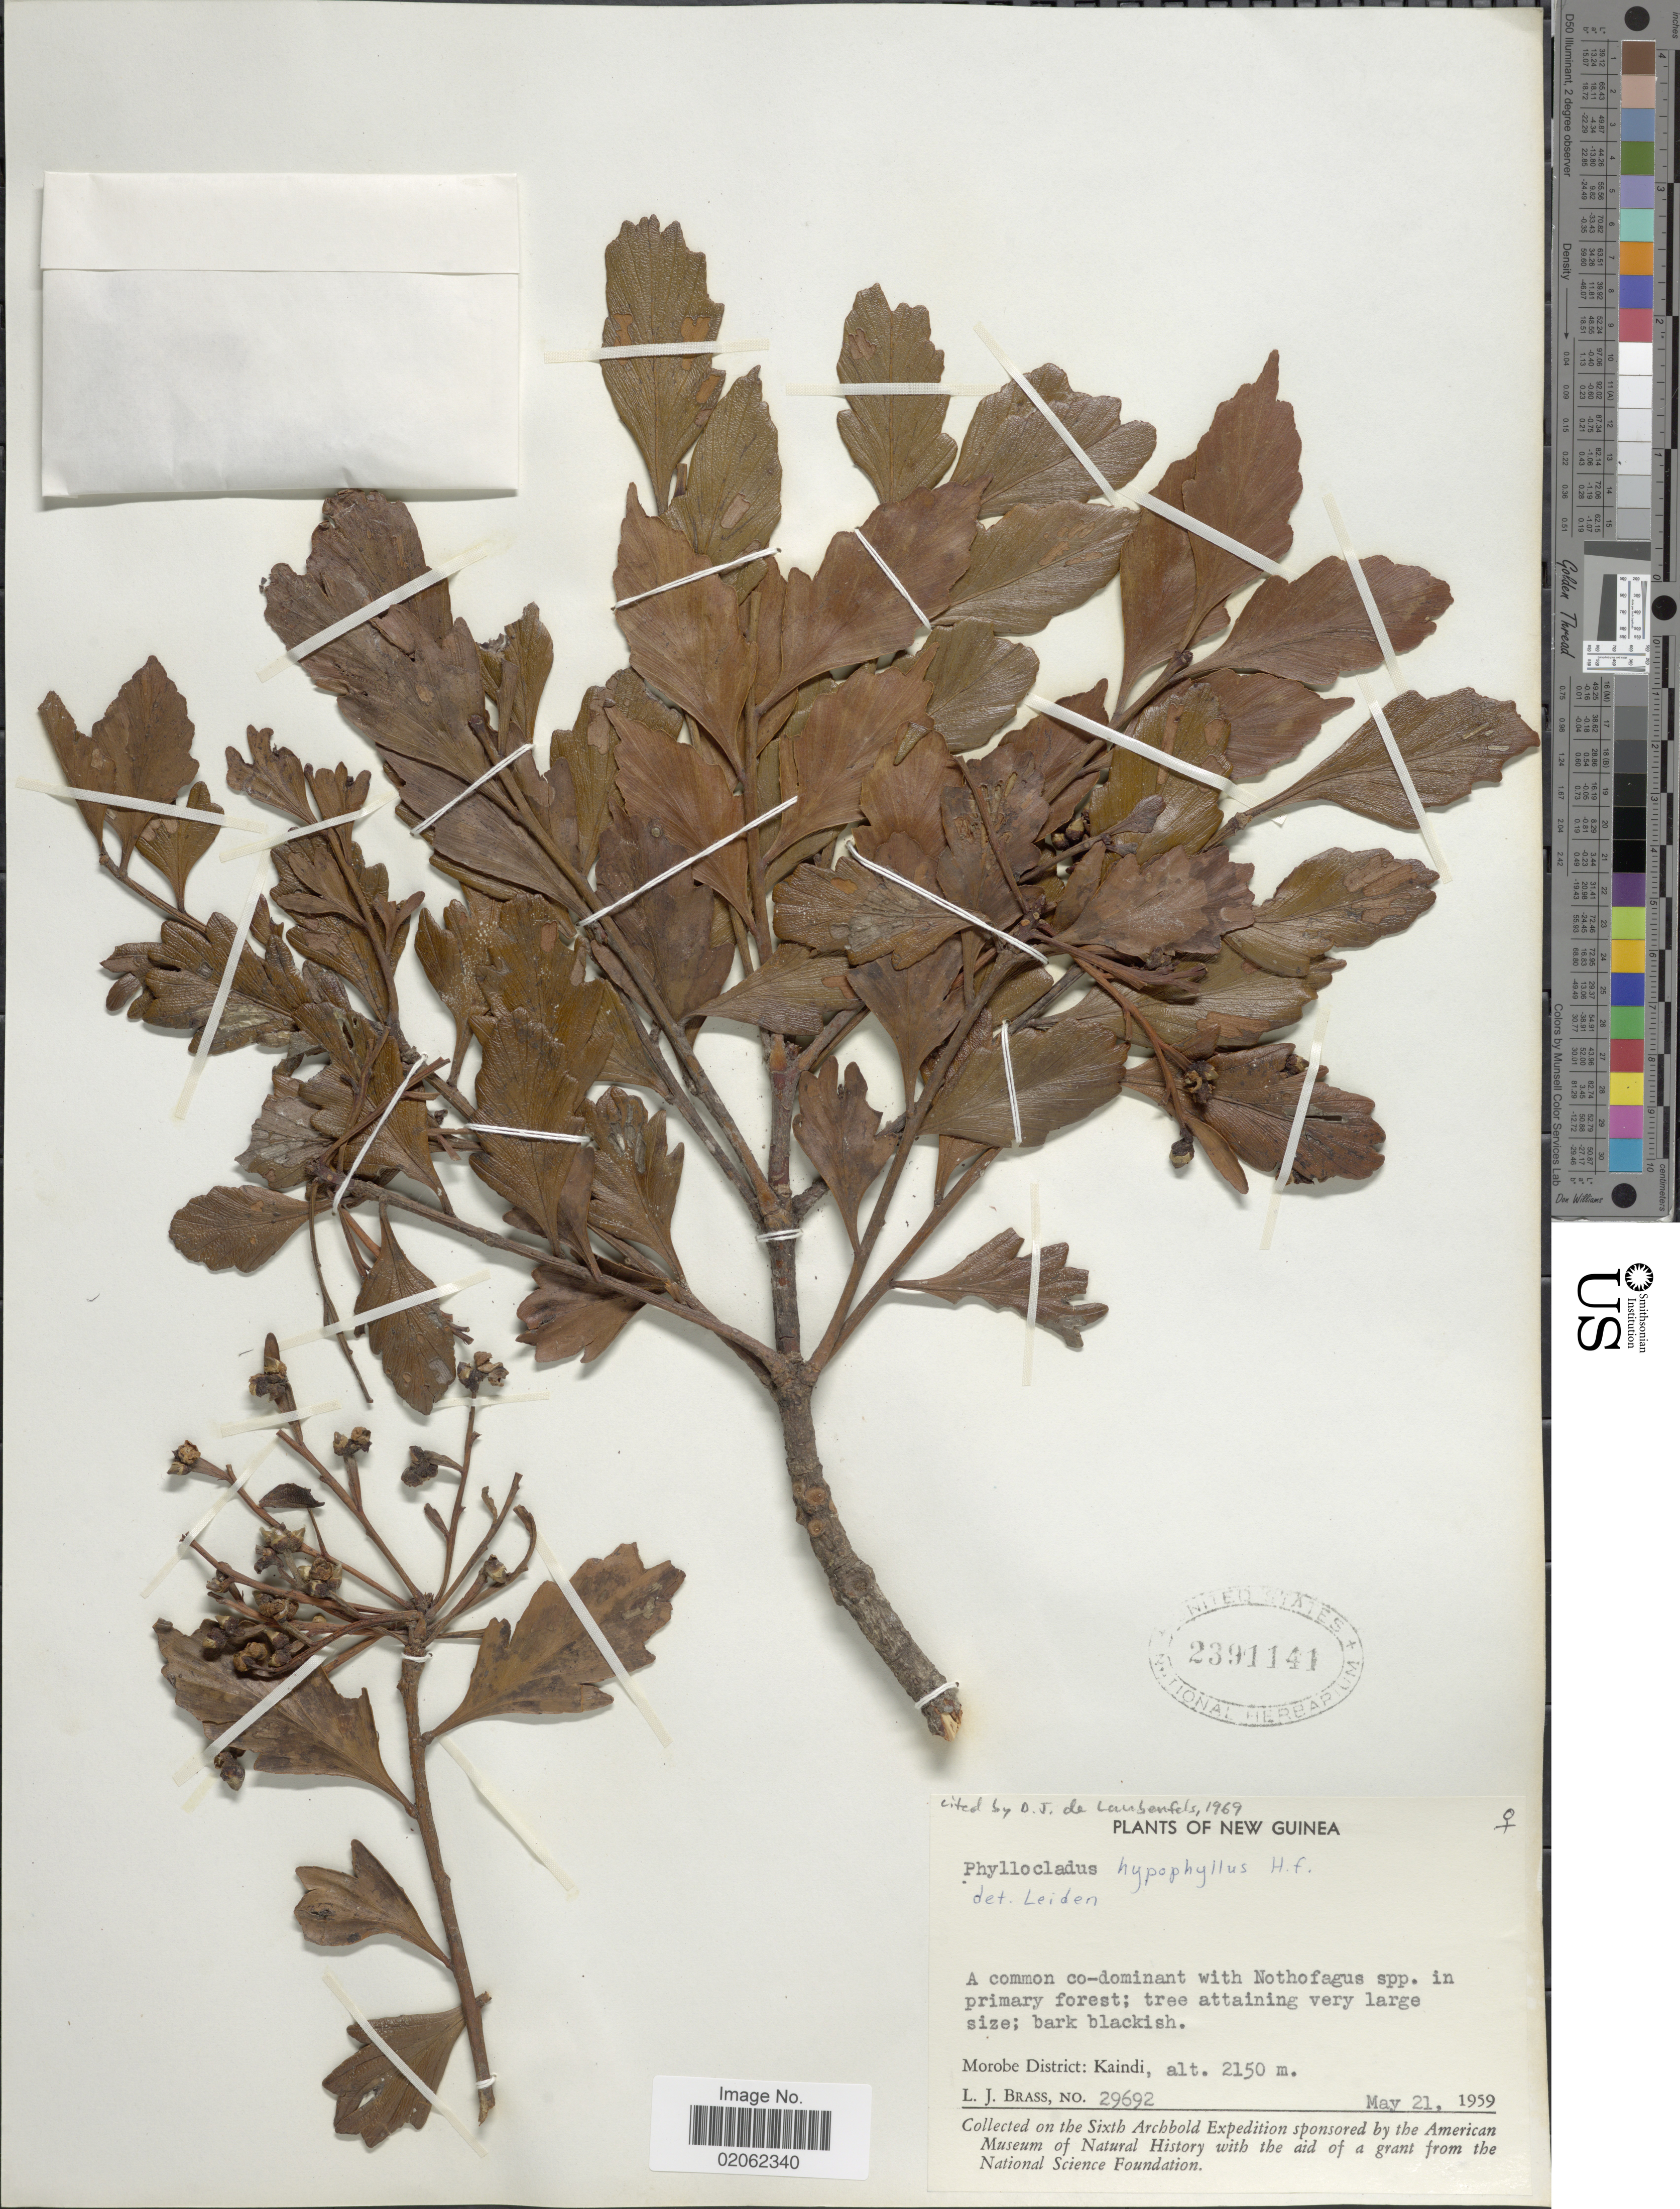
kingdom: Plantae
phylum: Tracheophyta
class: Pinopsida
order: Pinales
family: Phyllocladaceae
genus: Phyllocladus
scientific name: Phyllocladus hypophyllus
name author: Hook. f.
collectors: L. J. Brass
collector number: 29692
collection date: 1959-05-21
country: Papua New Guinea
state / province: Morobe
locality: New Guinea, Morobe District: Kaindi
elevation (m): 2150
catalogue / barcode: US 2391141